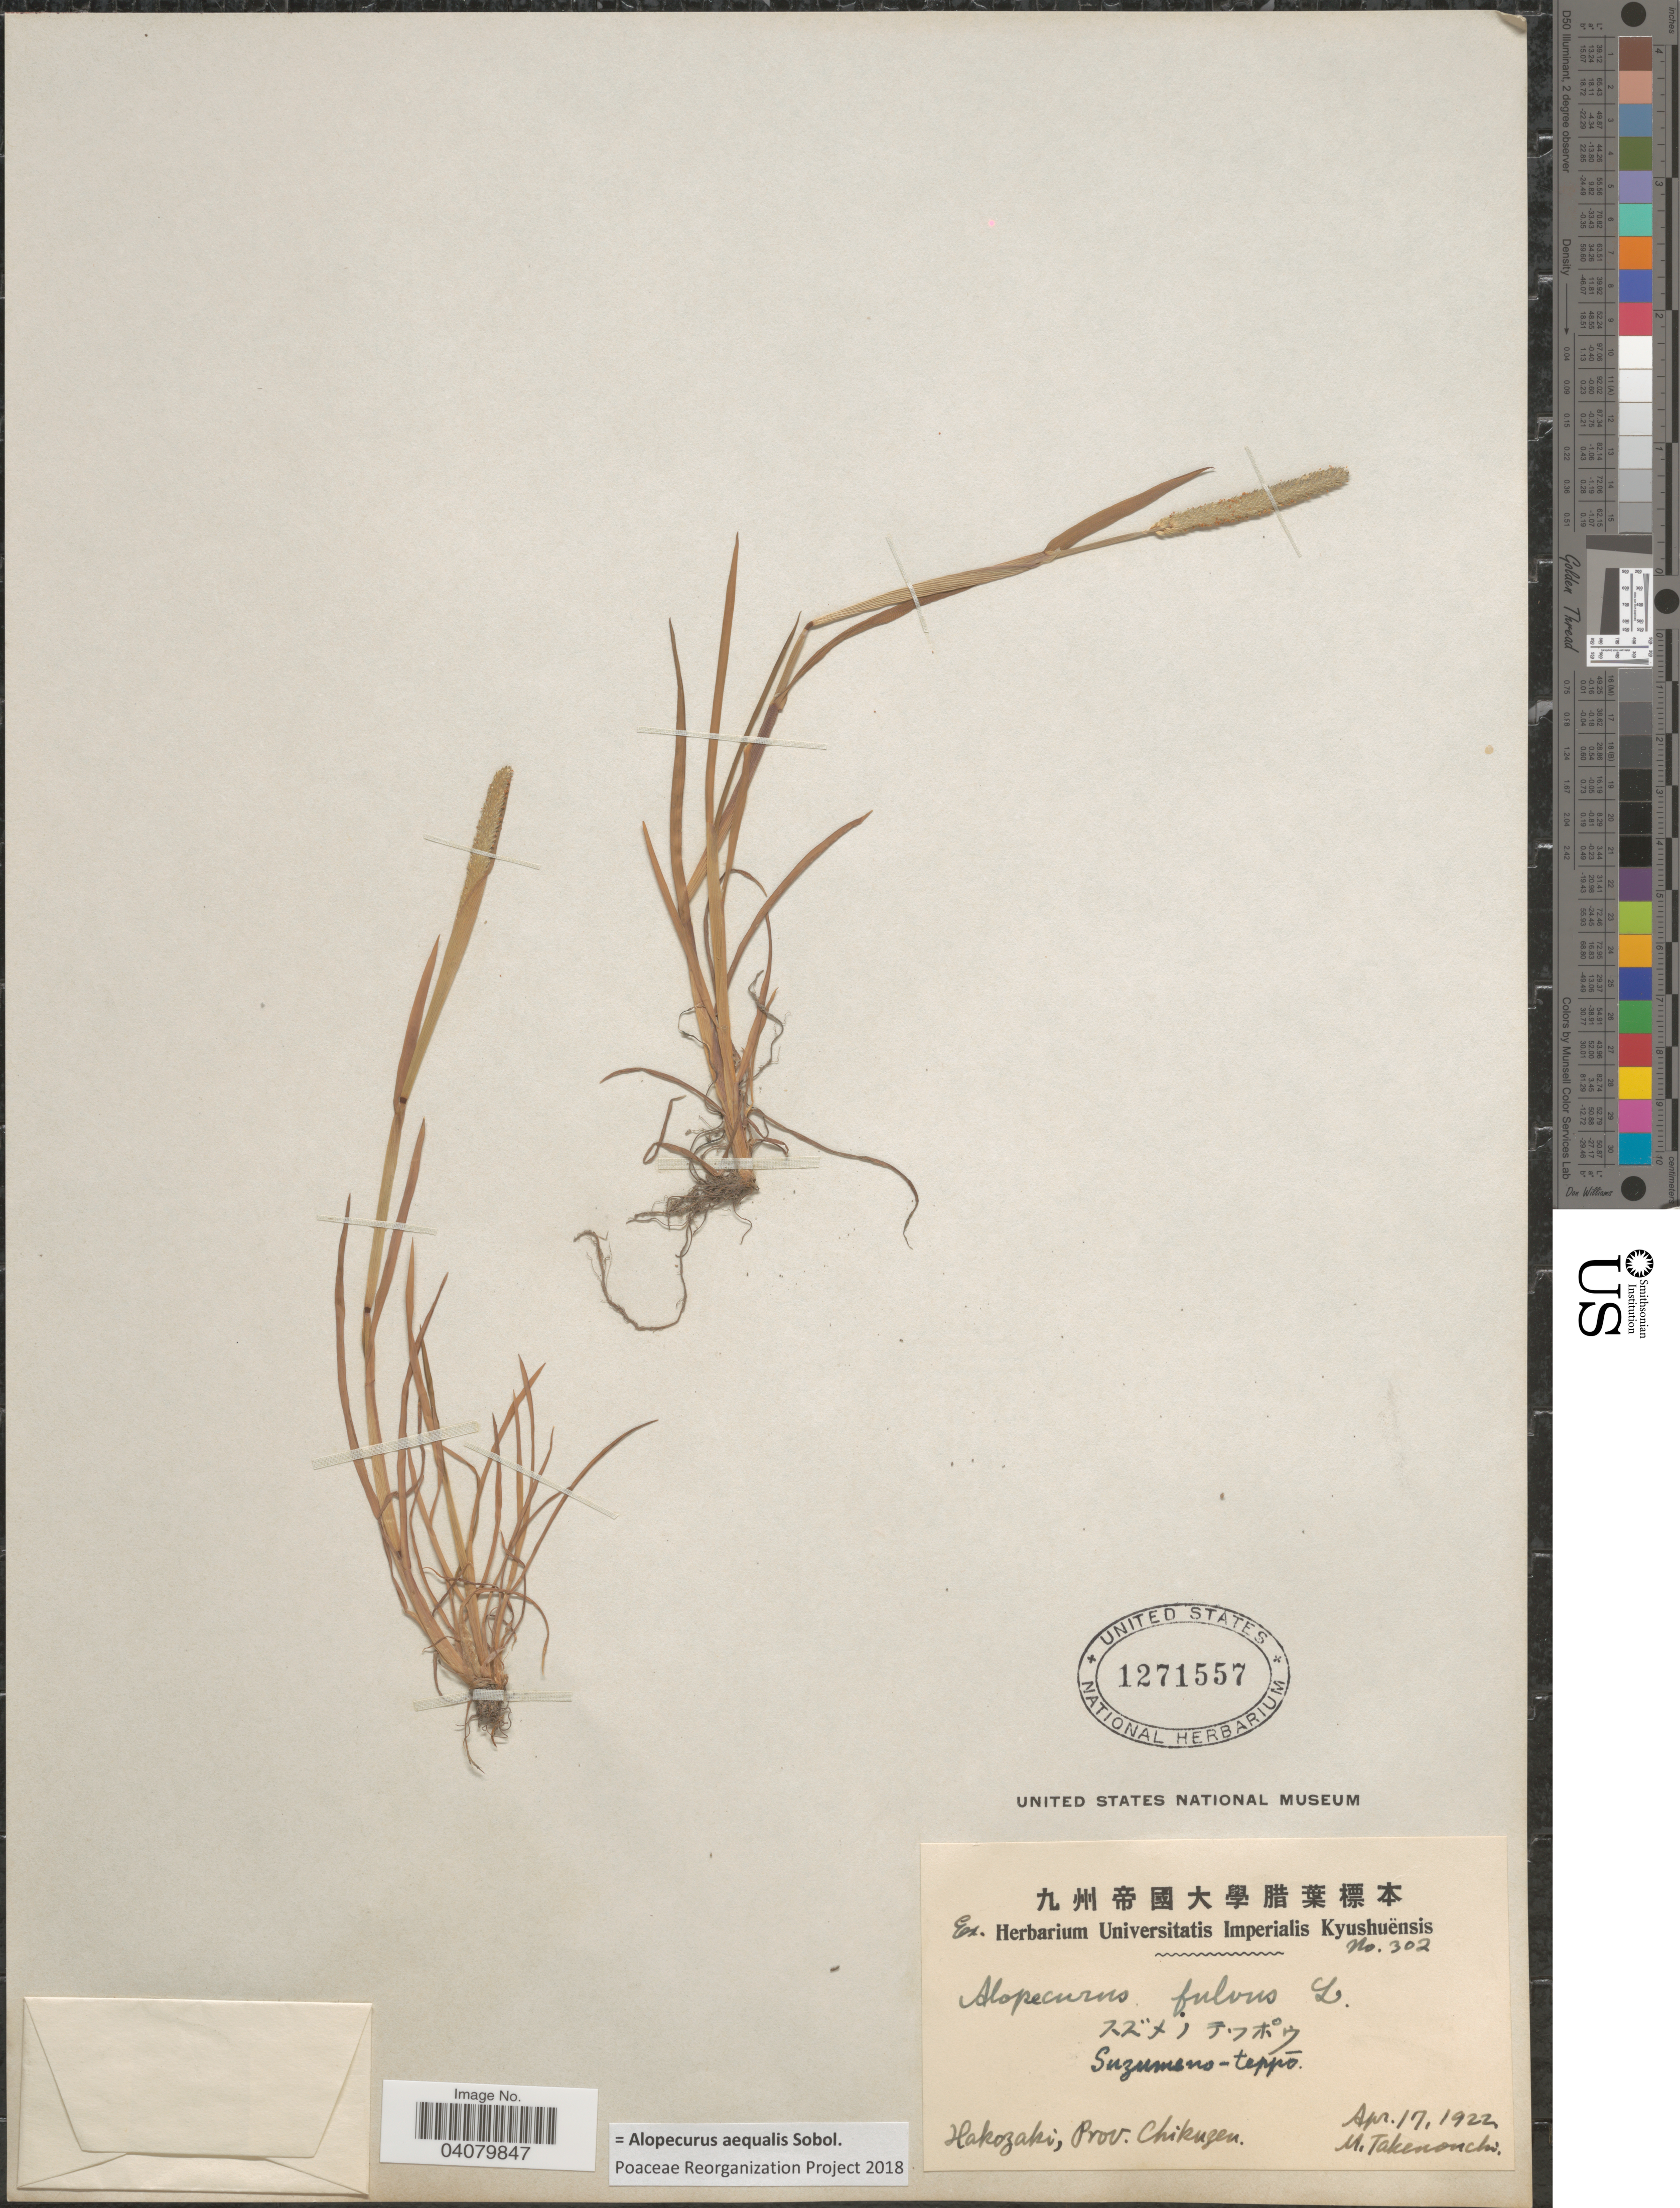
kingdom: Plantae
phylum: Tracheophyta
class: Liliopsida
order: Poales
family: Poaceae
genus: Alopecurus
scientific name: Alopecurus aequalis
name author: Sobol.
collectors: M. Takenouchi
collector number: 302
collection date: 1922-04-17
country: Japan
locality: Hakozaki, Prov. Chikuzen.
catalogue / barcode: US 1271557